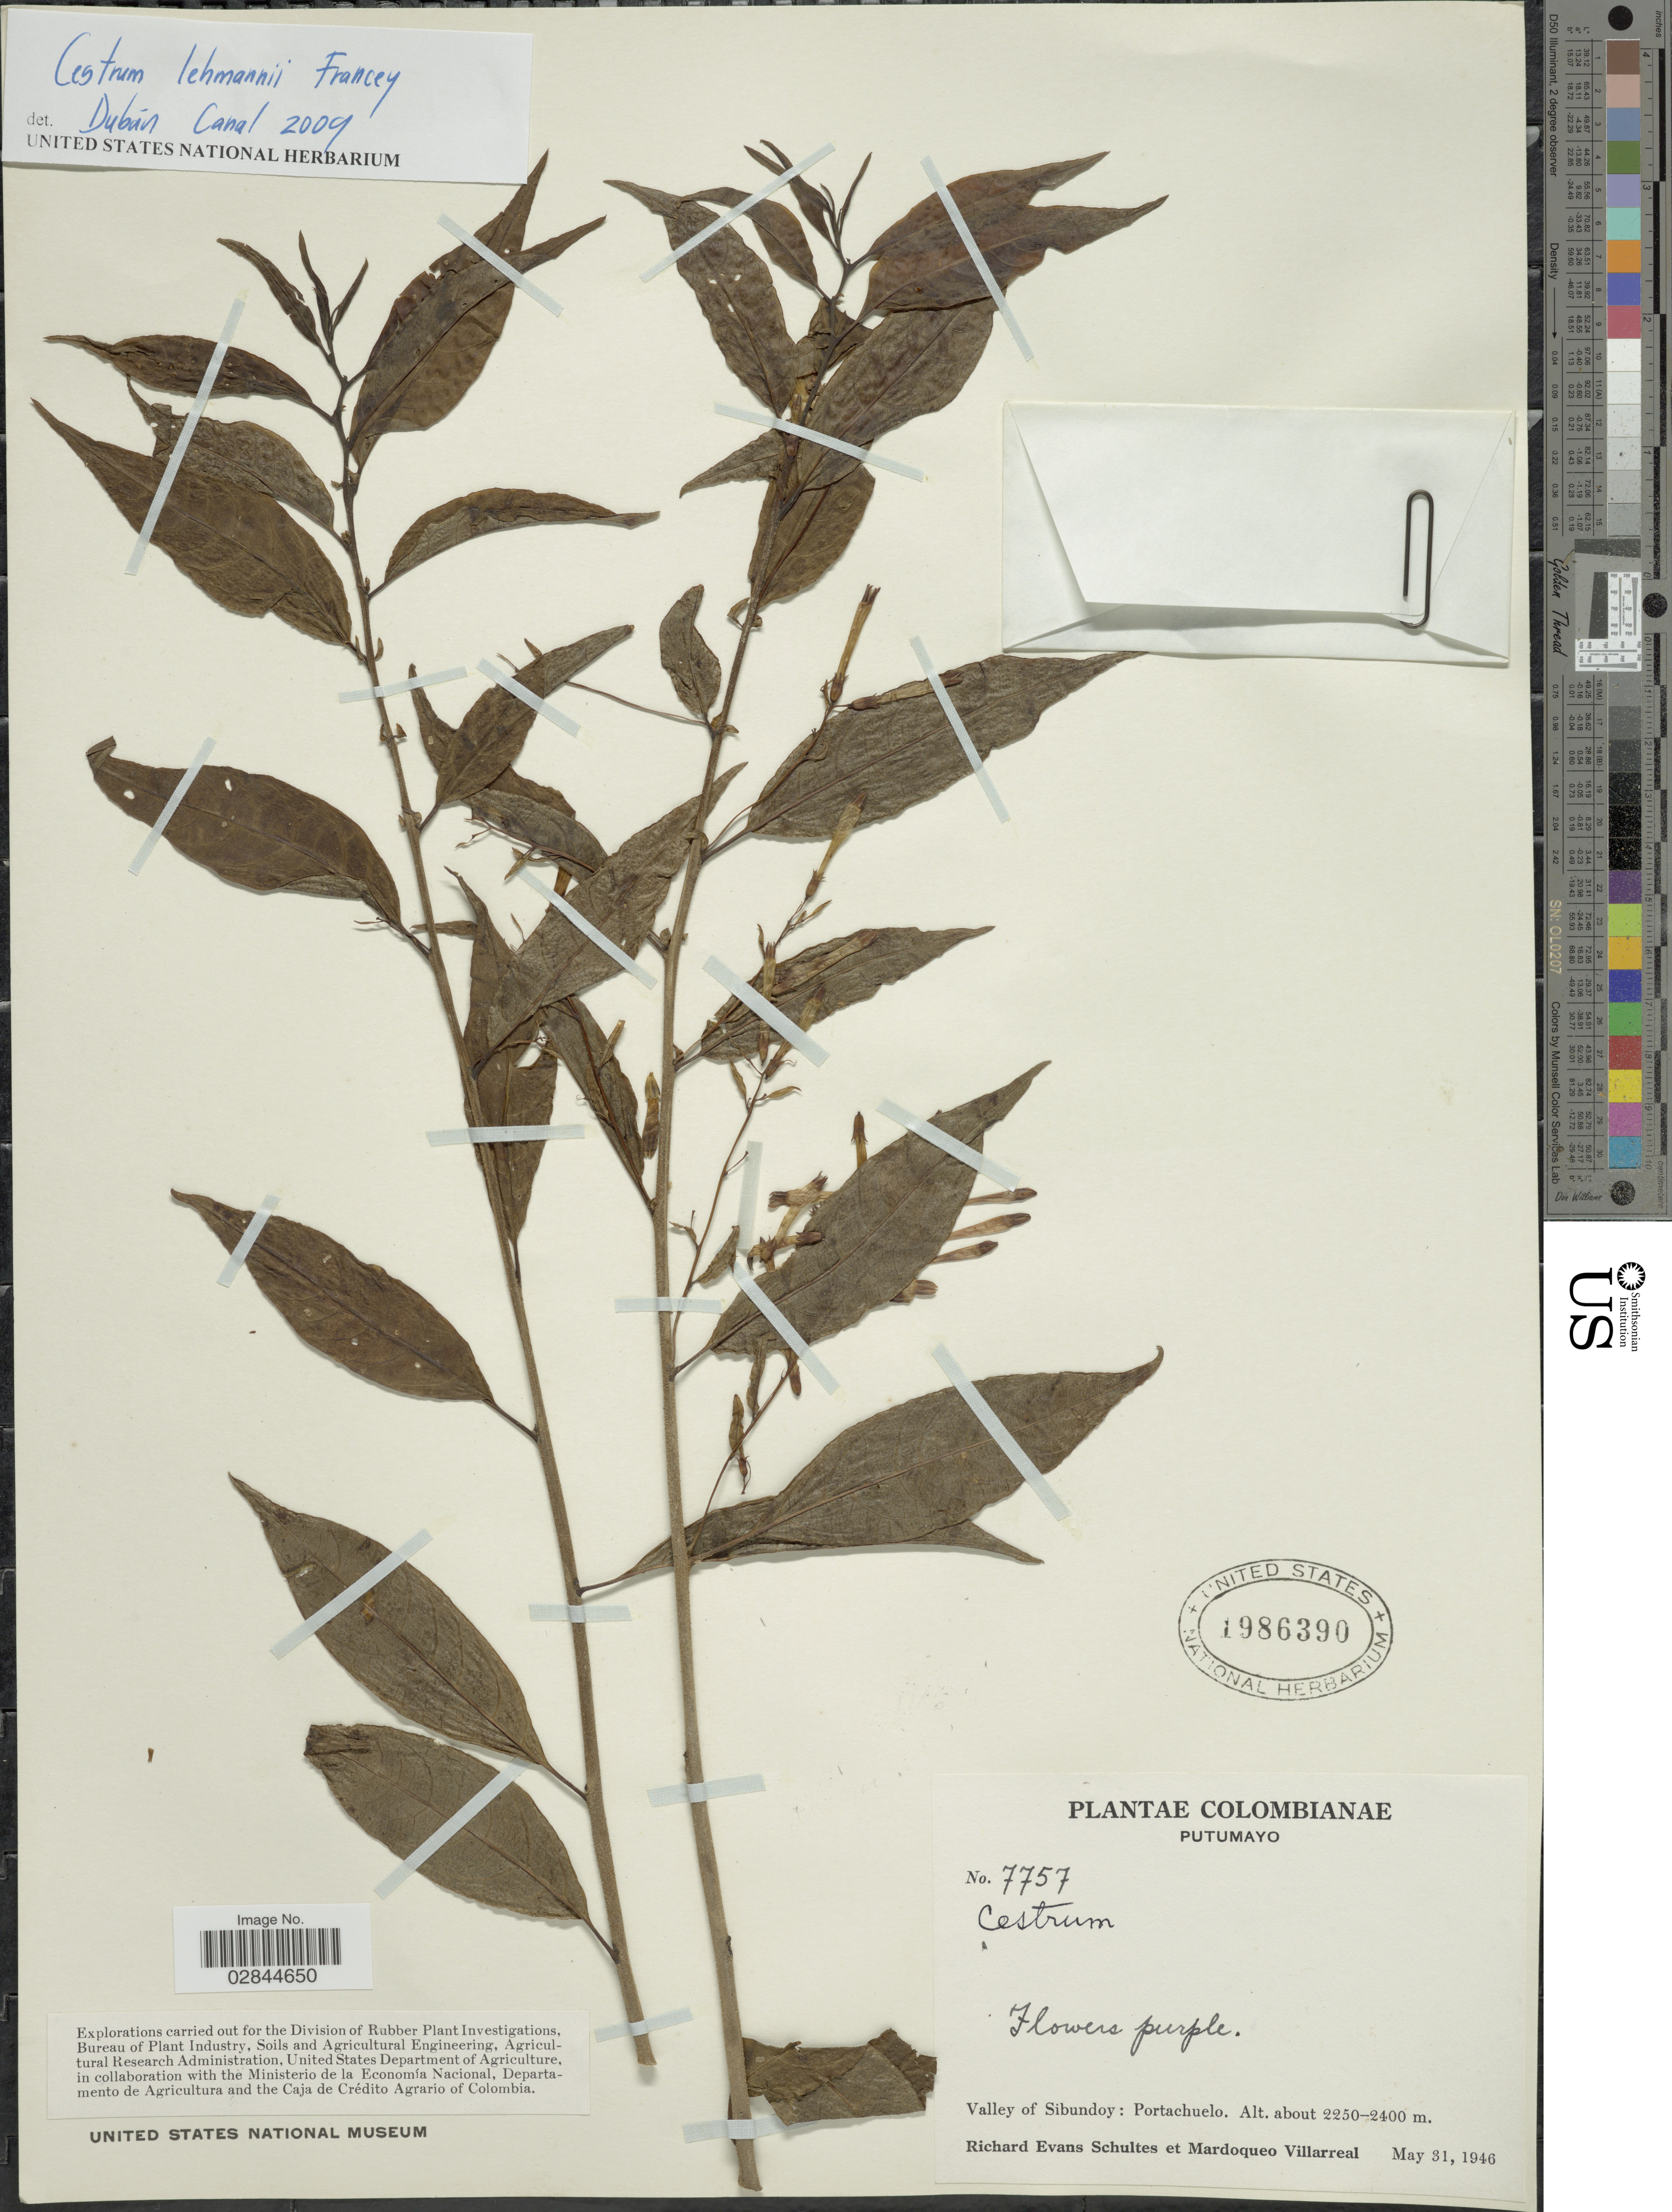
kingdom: Plantae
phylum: Tracheophyta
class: Magnoliopsida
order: Solanales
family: Solanaceae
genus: Cestrum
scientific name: Cestrum lehmannii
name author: Francey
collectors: R. E. Schultes & M. Villareal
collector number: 7757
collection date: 1946-05-31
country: Colombia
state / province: Putumayo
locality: Valley of Sibundoy: Portachuelo.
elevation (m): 2250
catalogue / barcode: US 1986390